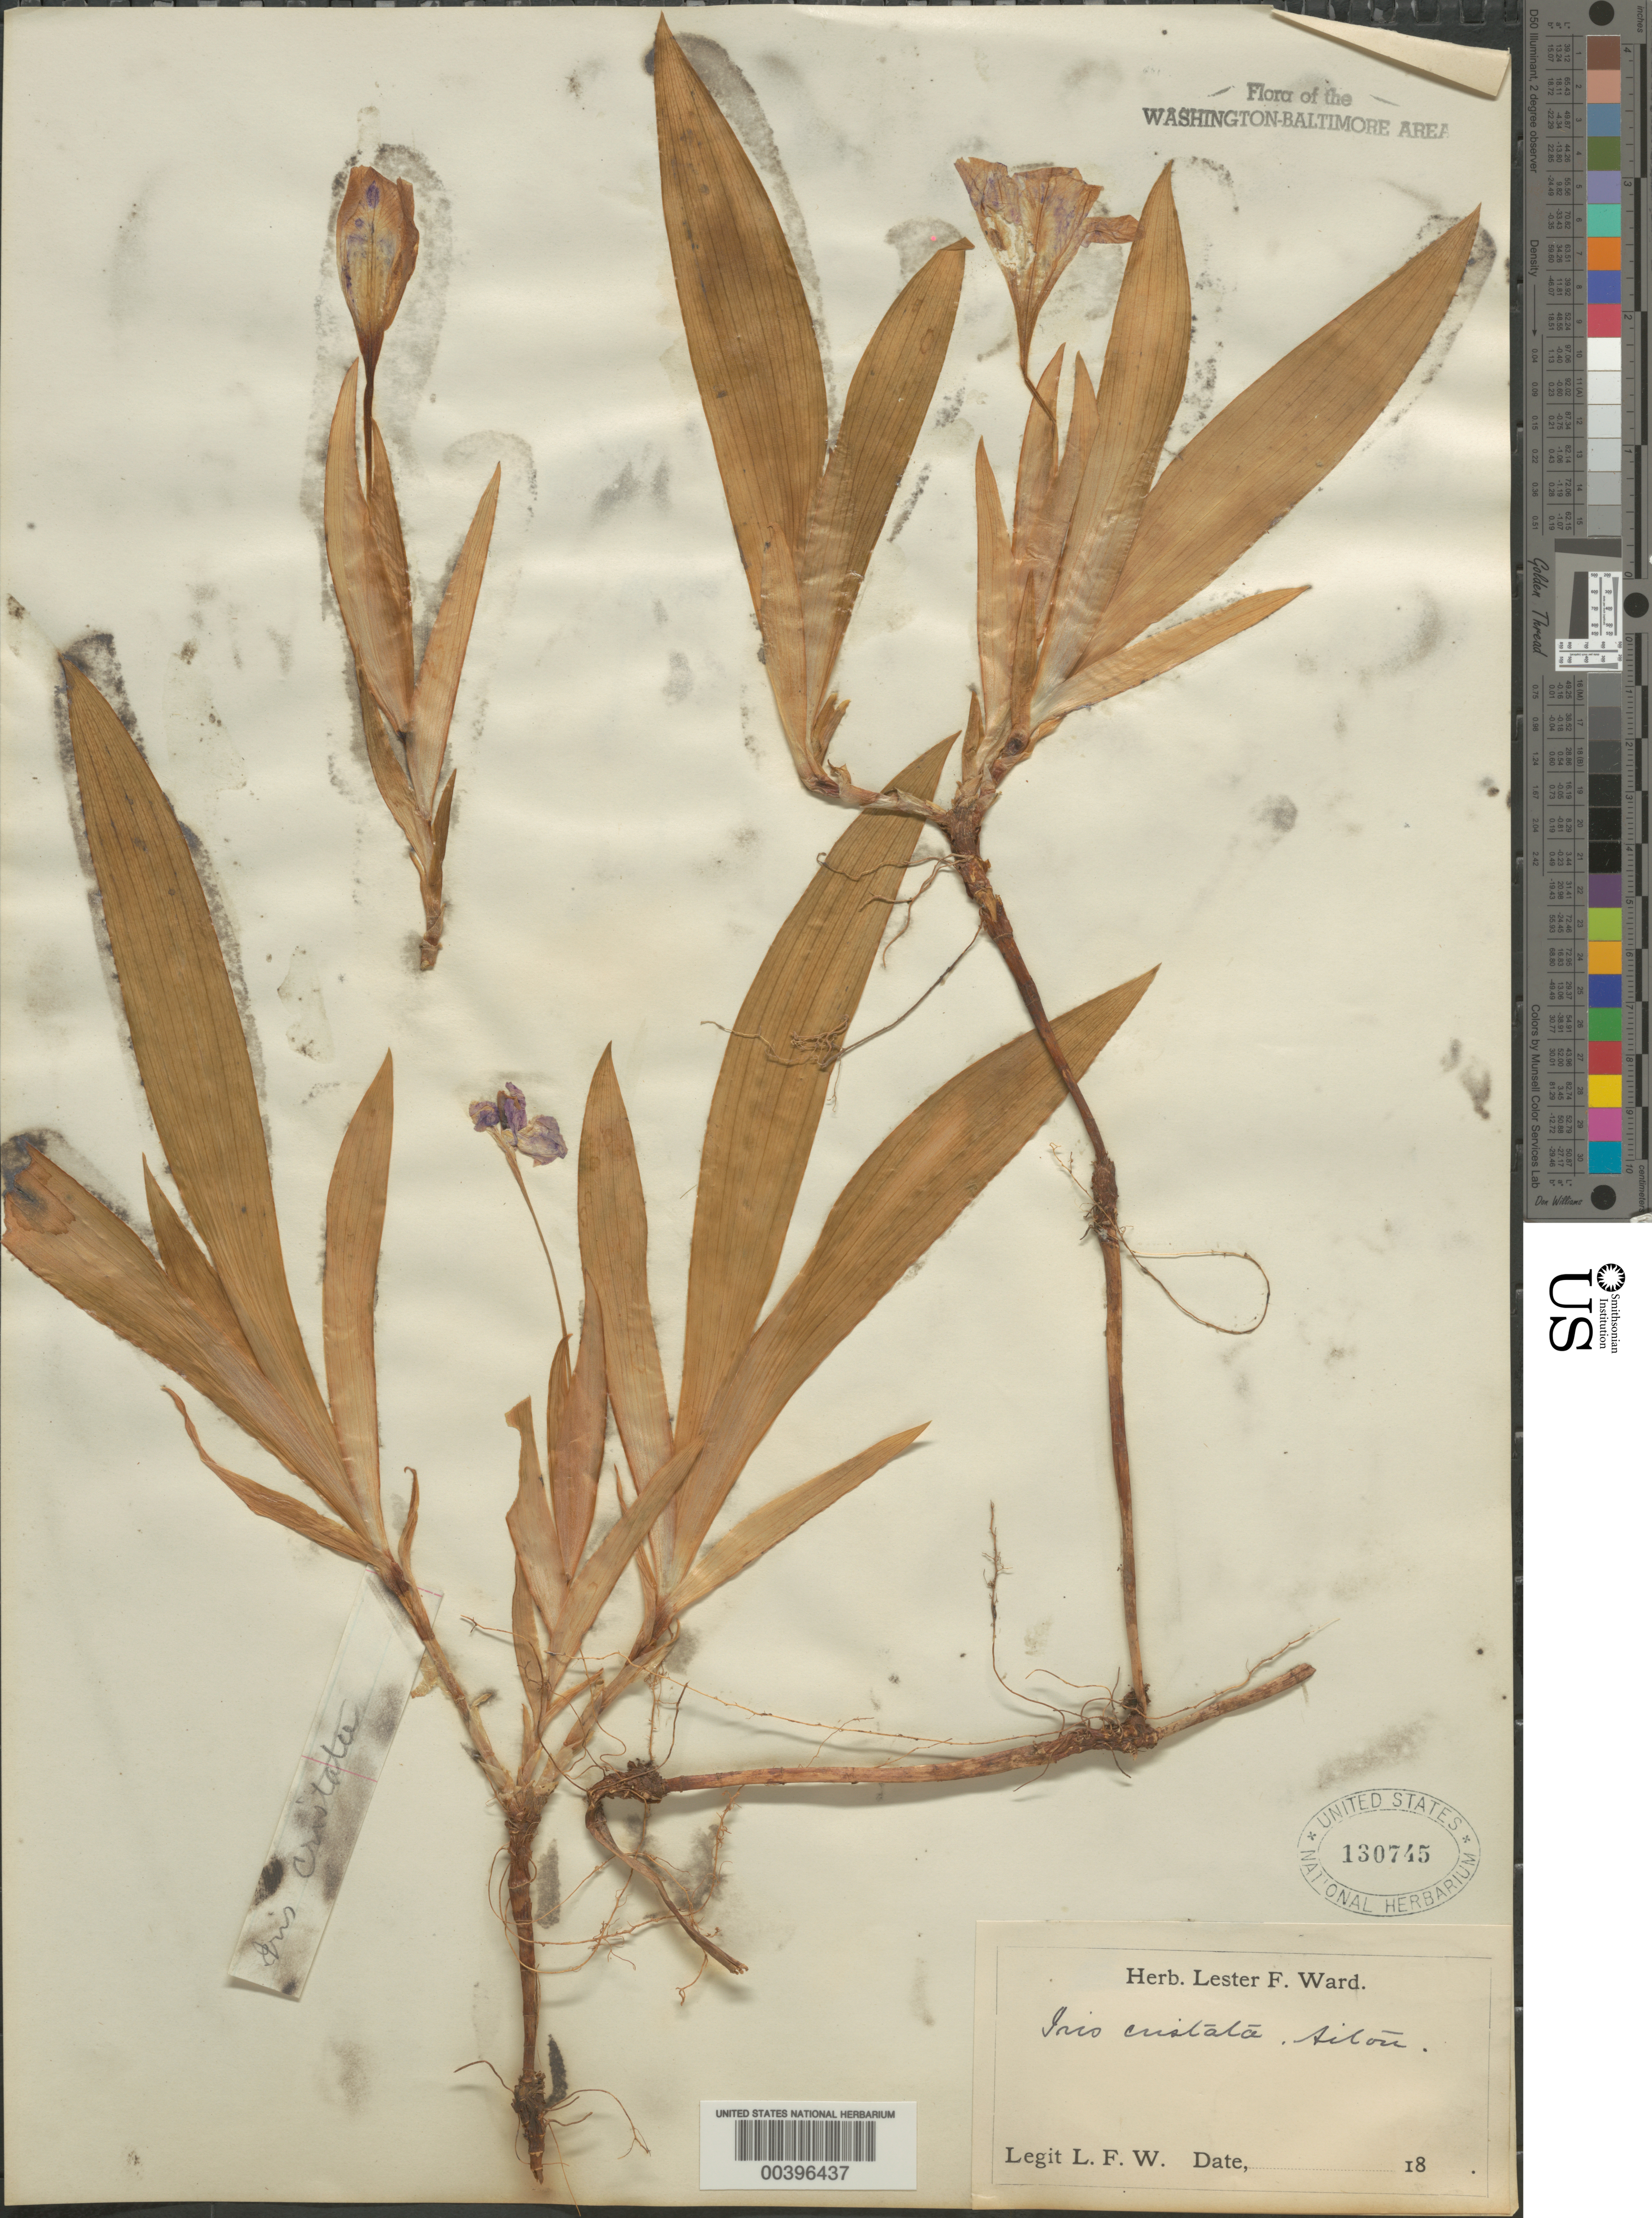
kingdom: Plantae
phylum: Tracheophyta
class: Liliopsida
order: Asparagales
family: Iridaceae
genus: Iris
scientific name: Iris cristata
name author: Aiton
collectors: L. F. Ward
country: United States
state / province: District of Columbia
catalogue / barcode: US 130745